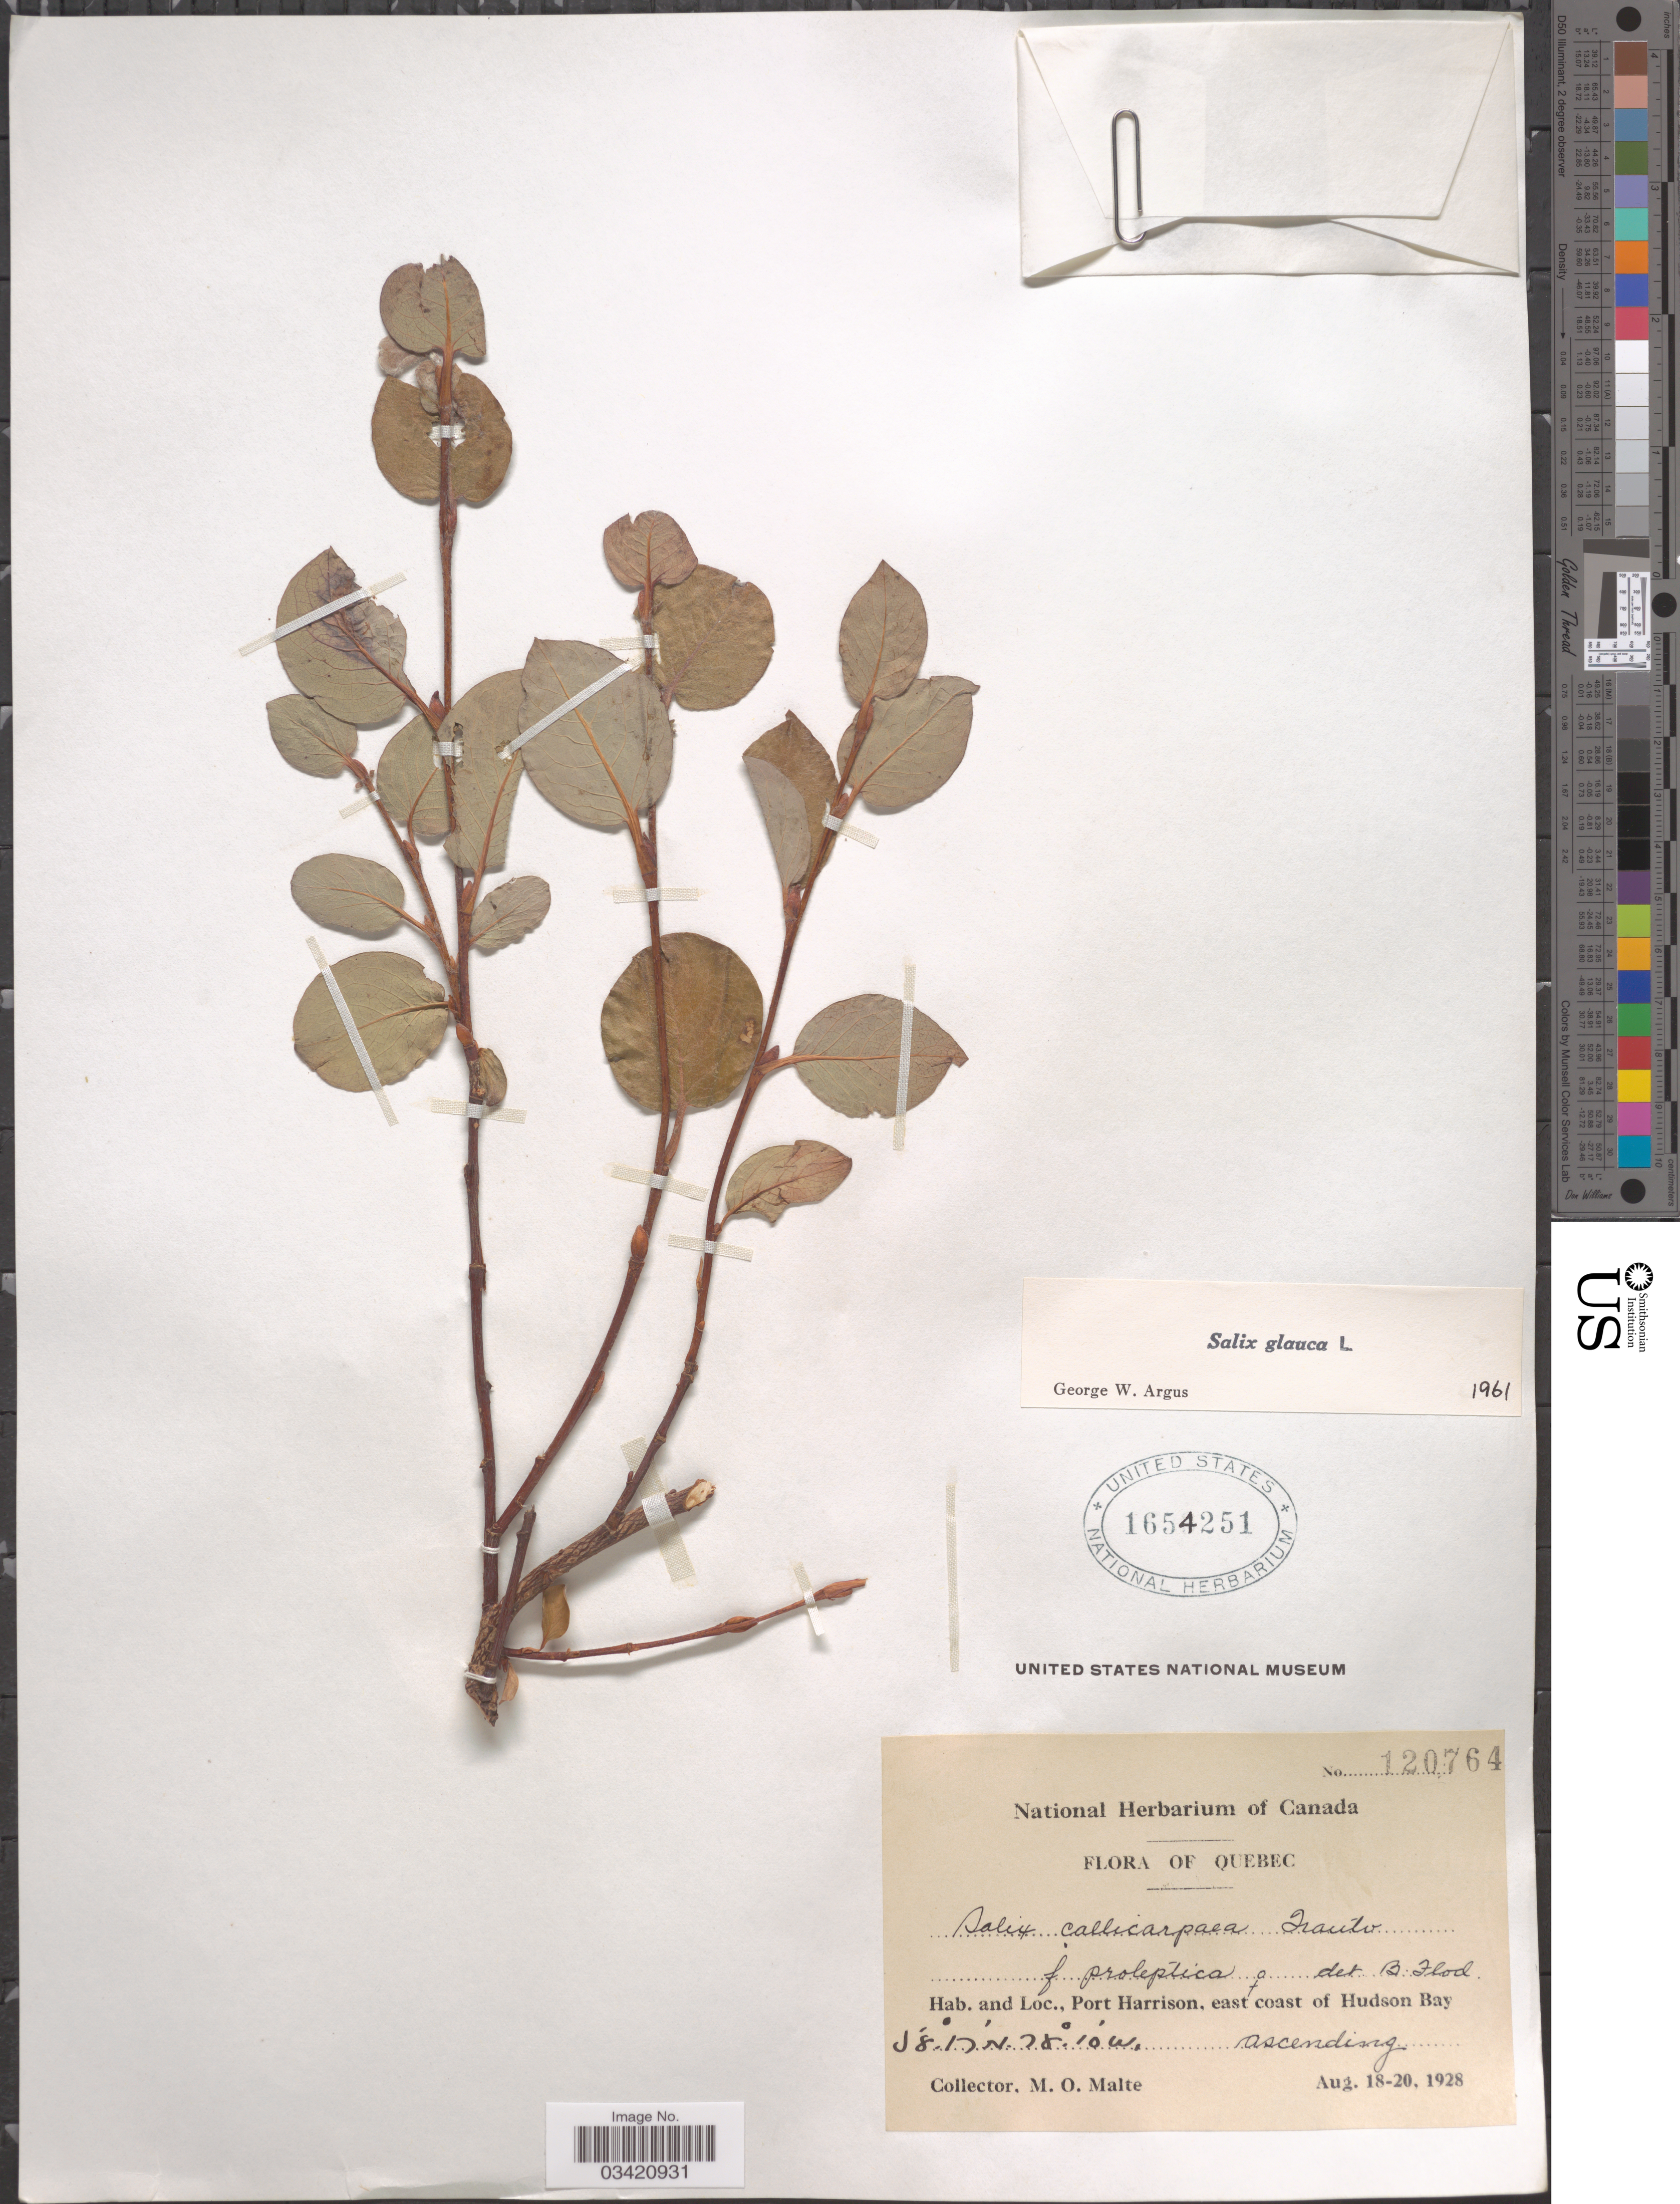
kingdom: Plantae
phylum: Tracheophyta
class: Magnoliopsida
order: Malpighiales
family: Salicaceae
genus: Salix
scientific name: Salix glauca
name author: L.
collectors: M. O. Malte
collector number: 120764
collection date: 1928-08-18/1928-08-20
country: Canada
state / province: Quebec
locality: Port Harrison, east coast of Hudson Bay.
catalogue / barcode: US 1654251